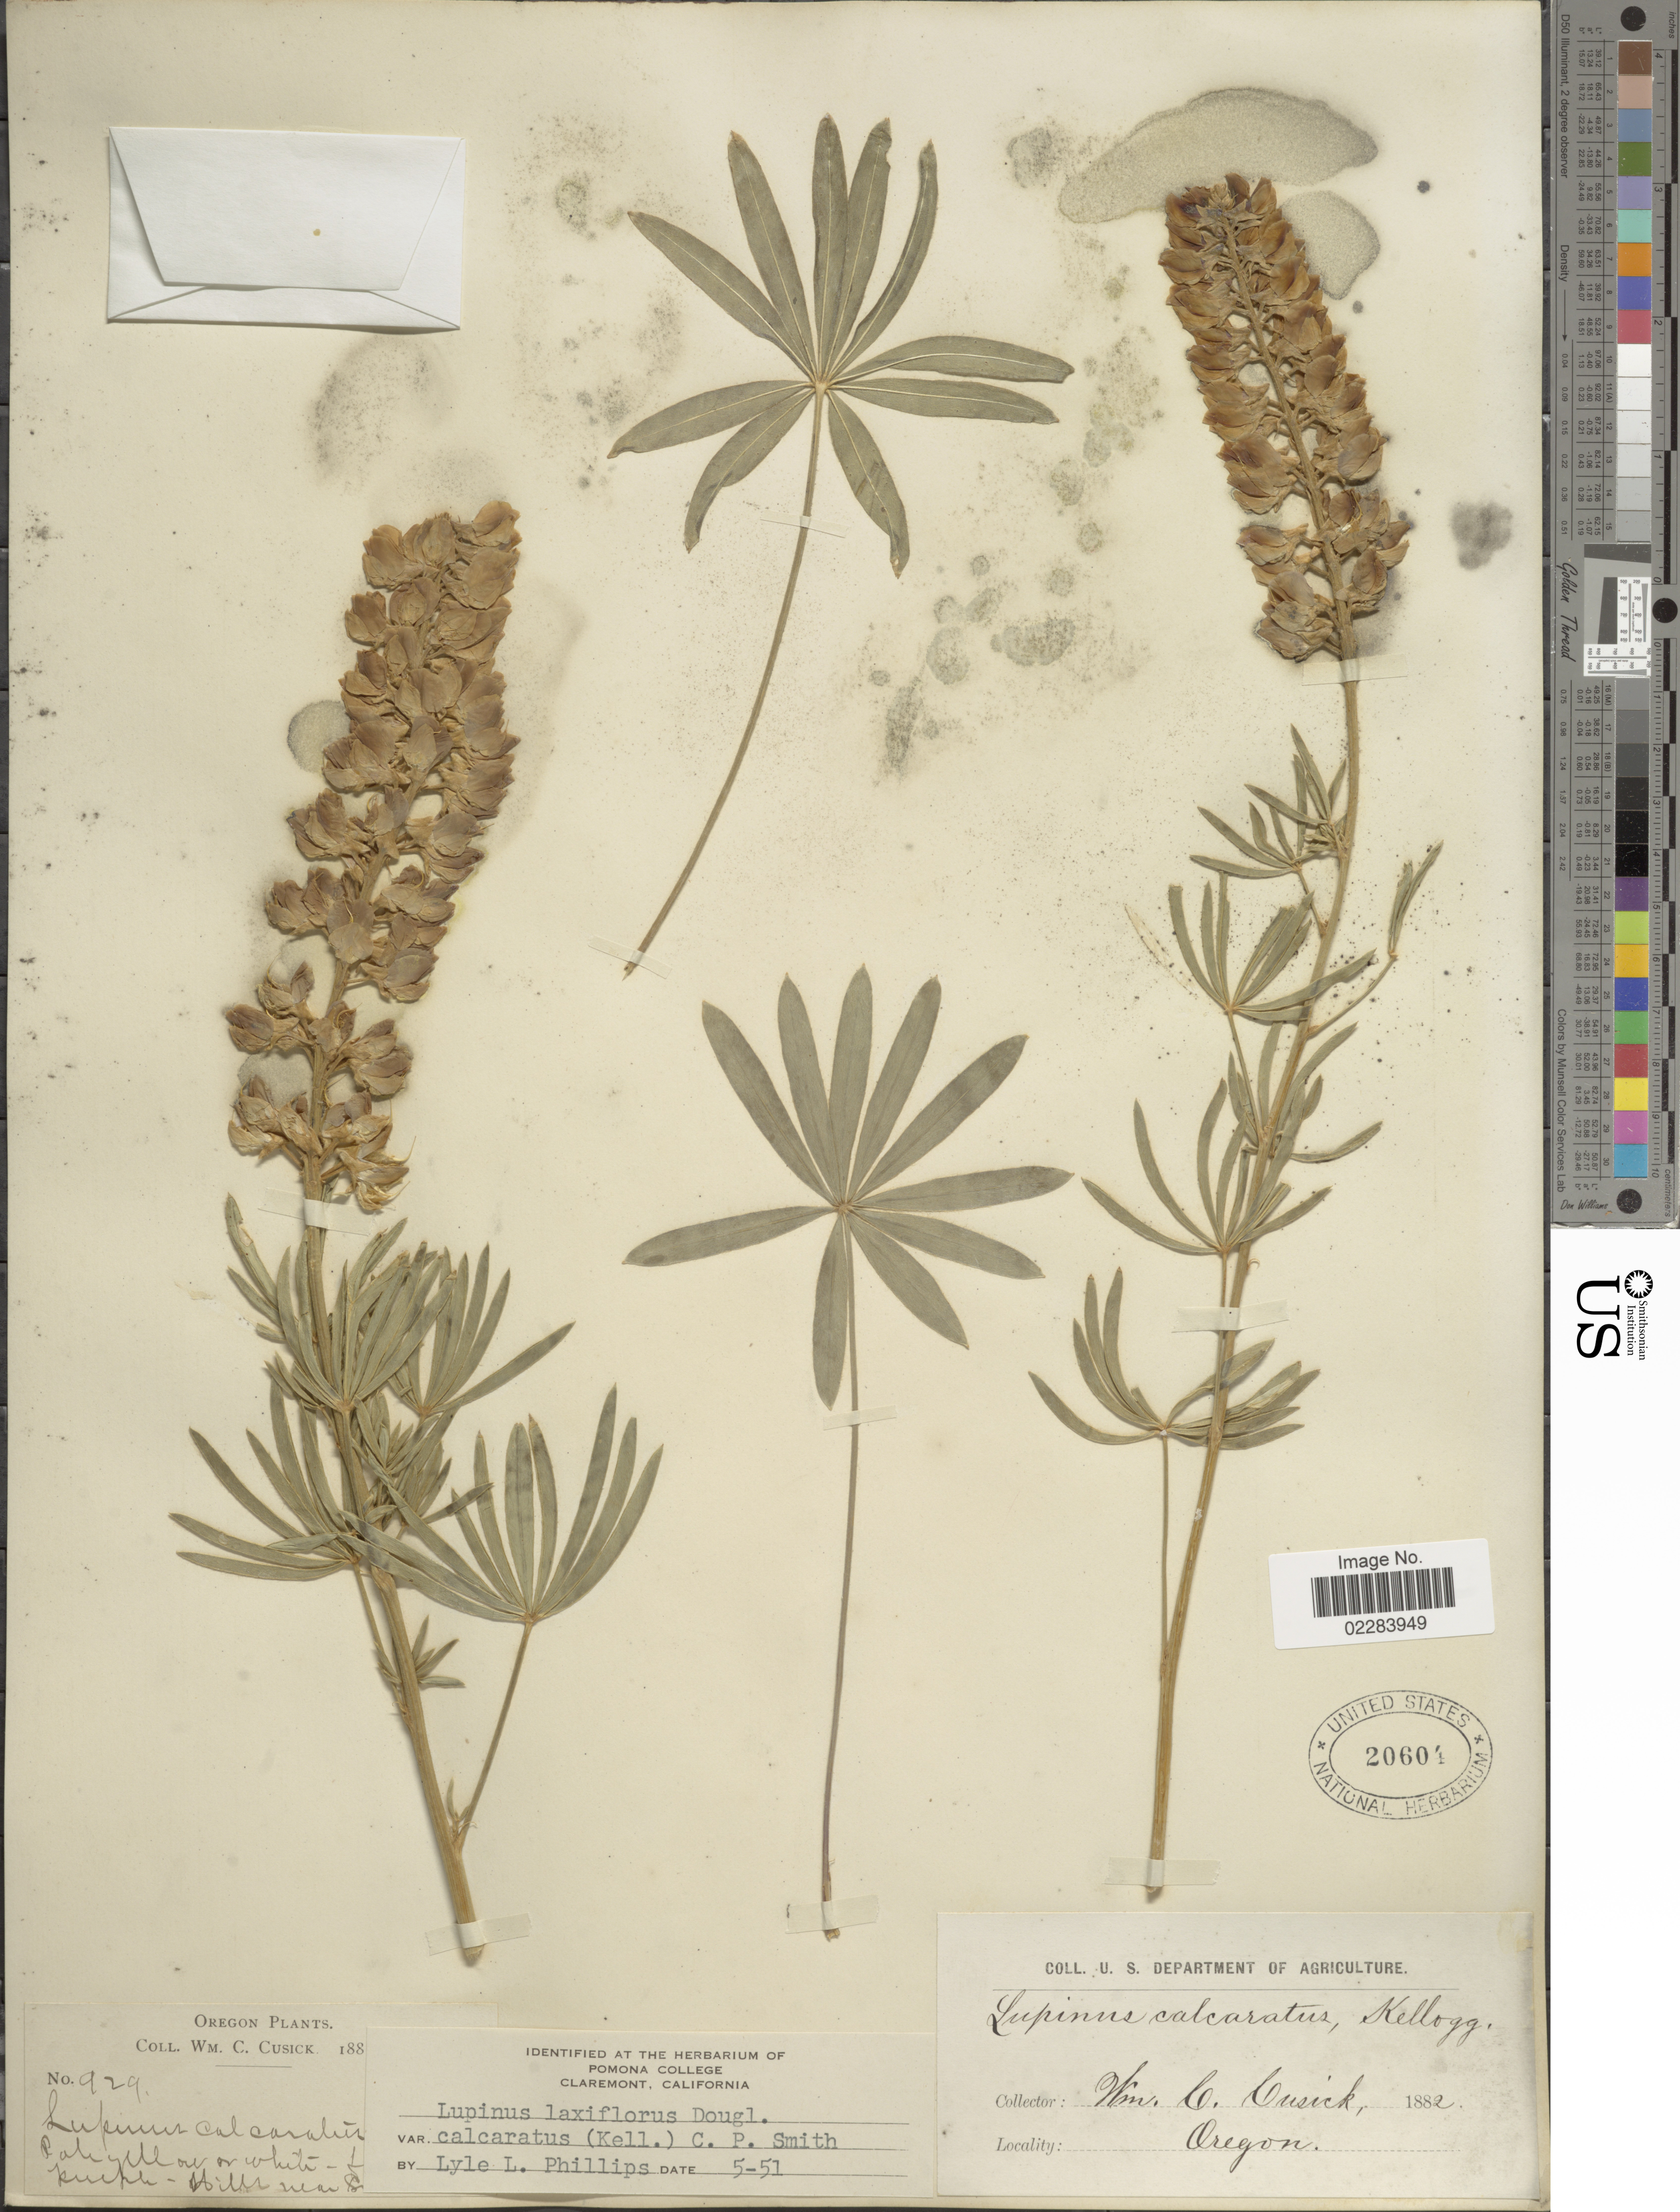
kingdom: Plantae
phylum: Tracheophyta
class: Magnoliopsida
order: Fabales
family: Fabaceae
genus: Lupinus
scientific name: Lupinus arbustus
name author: Lindl.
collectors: W. C. Cusick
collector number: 929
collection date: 1882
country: United States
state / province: Oregon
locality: Hills near [illegible text]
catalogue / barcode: US 20604